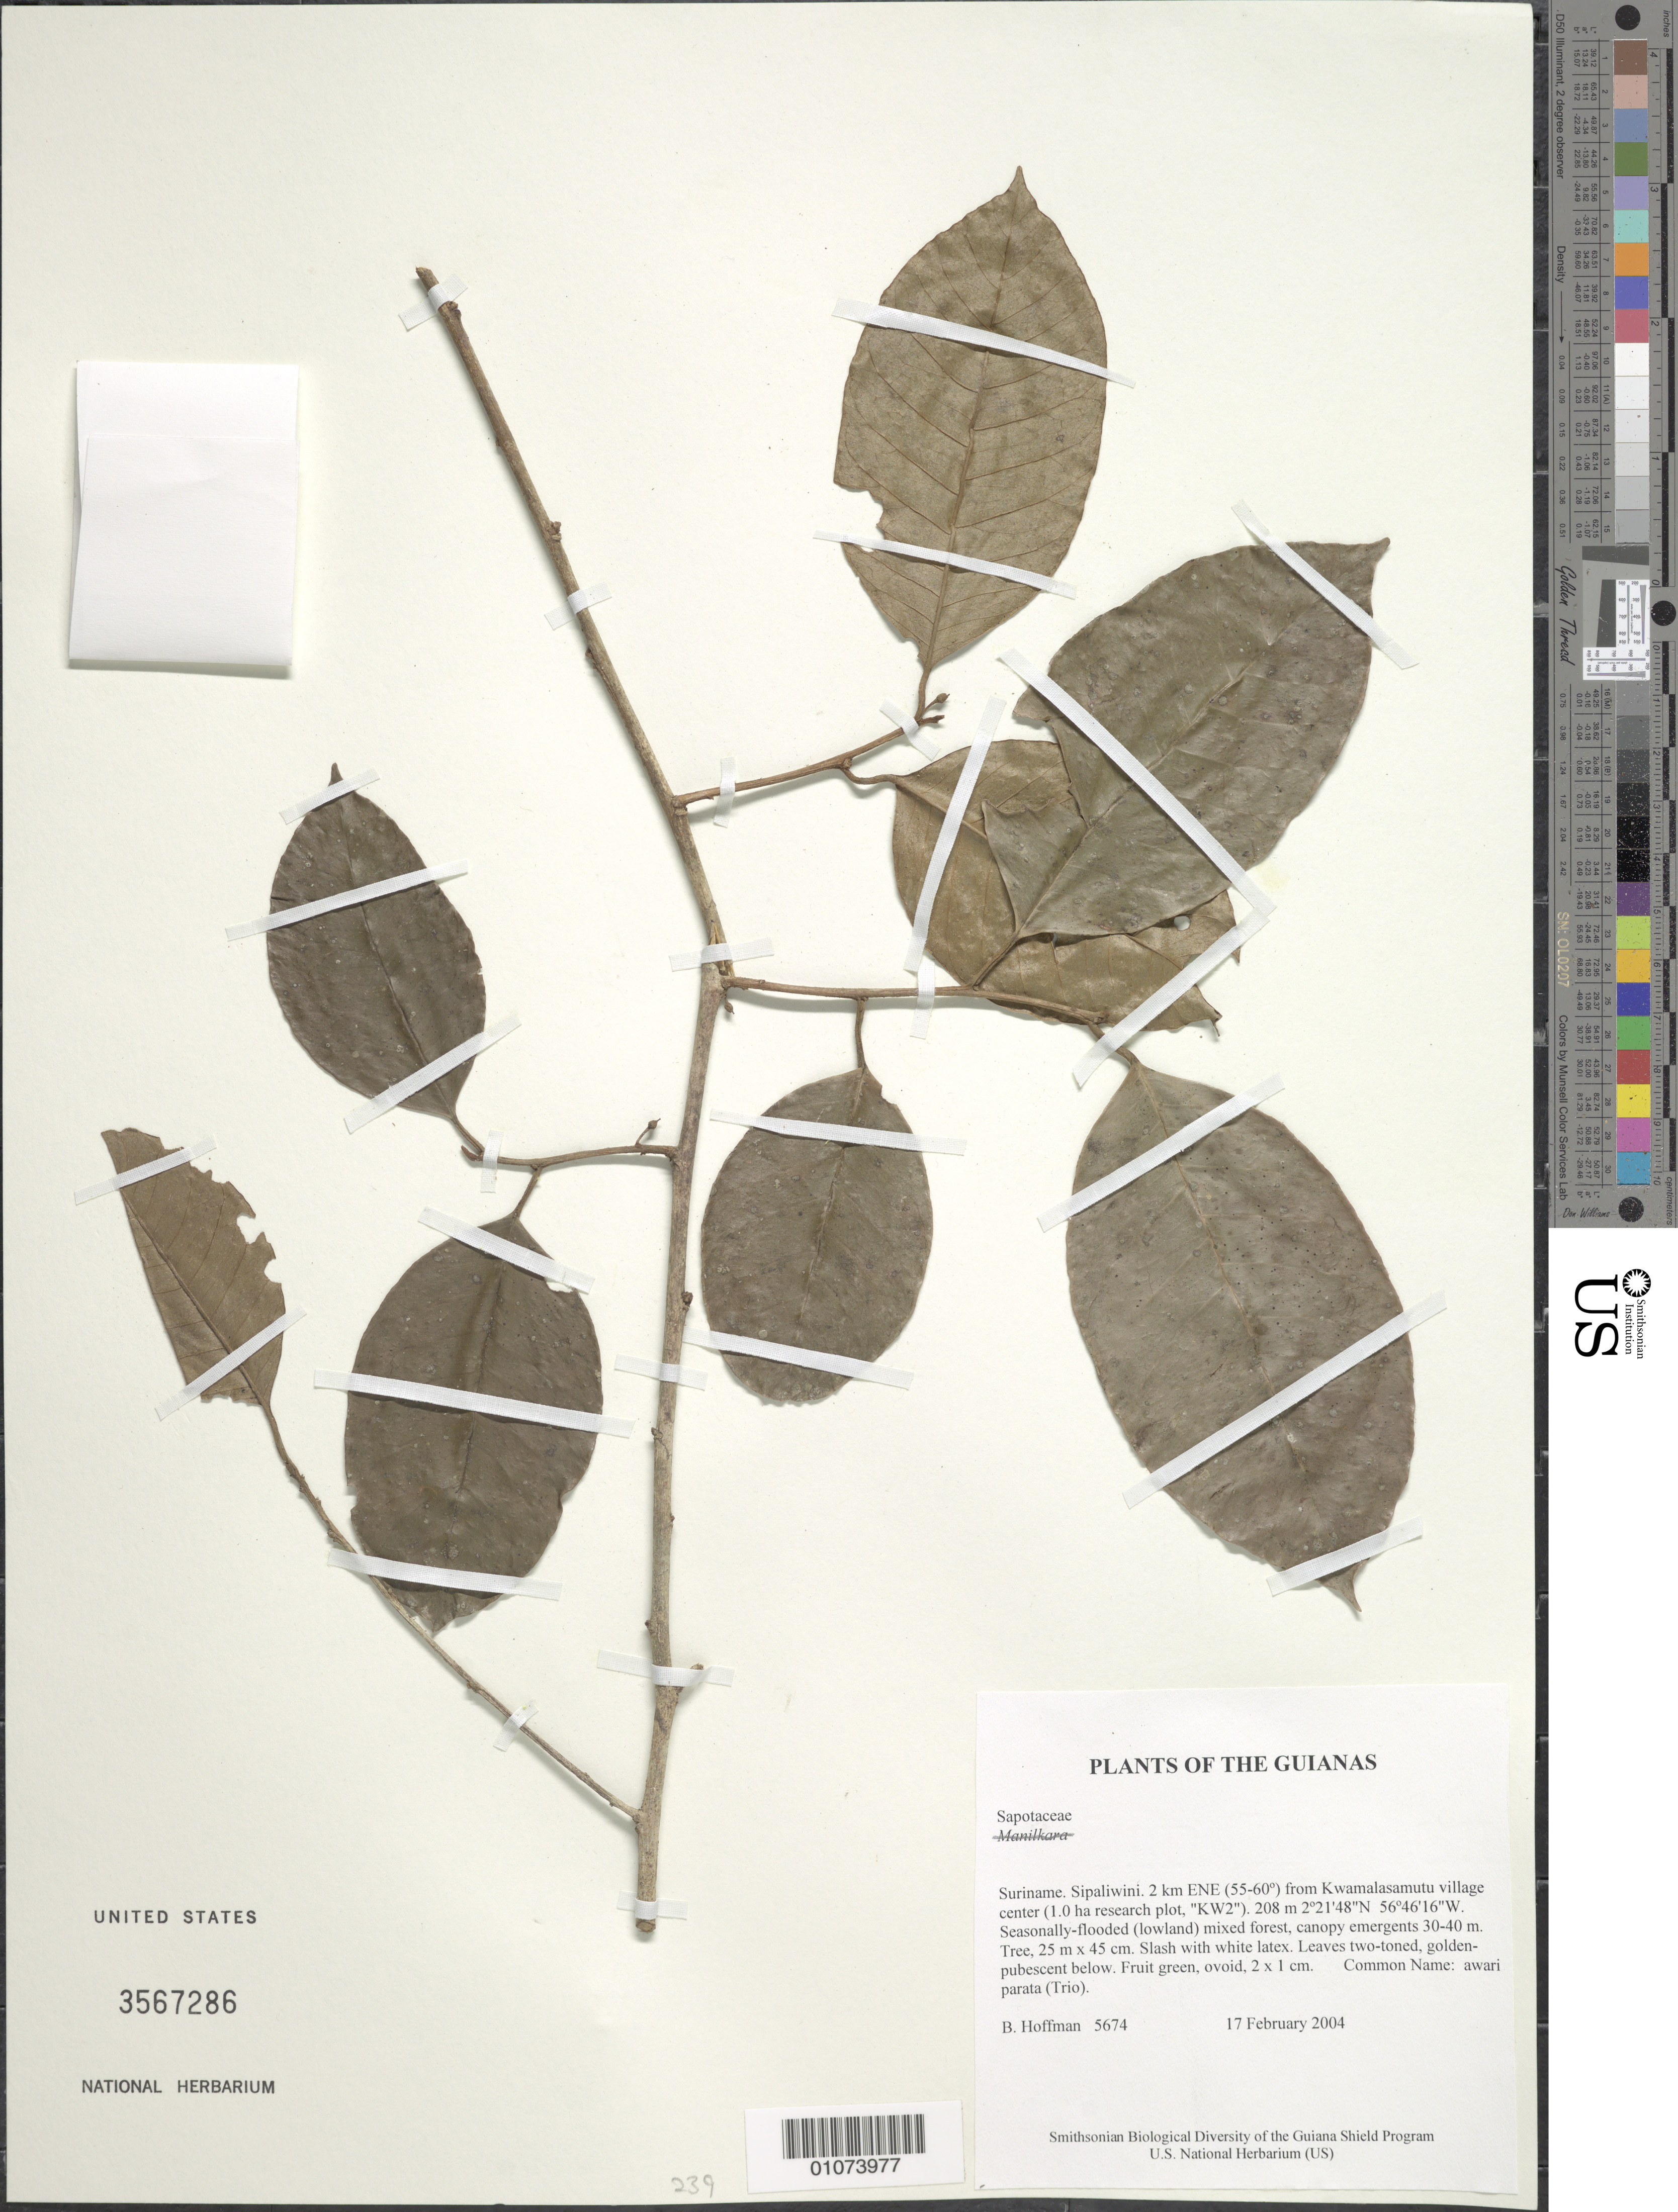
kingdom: Plantae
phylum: Tracheophyta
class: Magnoliopsida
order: Ericales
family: Sapotaceae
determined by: Hoffman, B.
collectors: B. Hoffman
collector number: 5674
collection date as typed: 17 February 2004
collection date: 2004-02-17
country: Suriname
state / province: Sipaliwini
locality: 2 km ENE (55-60º) from Kwamalasamutu village center (1.0 ha research plot, "KW2")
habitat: Seasonally-flooded (lowland) mixed forest, canopy emergents 30-40 m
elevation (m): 208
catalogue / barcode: US 3567286